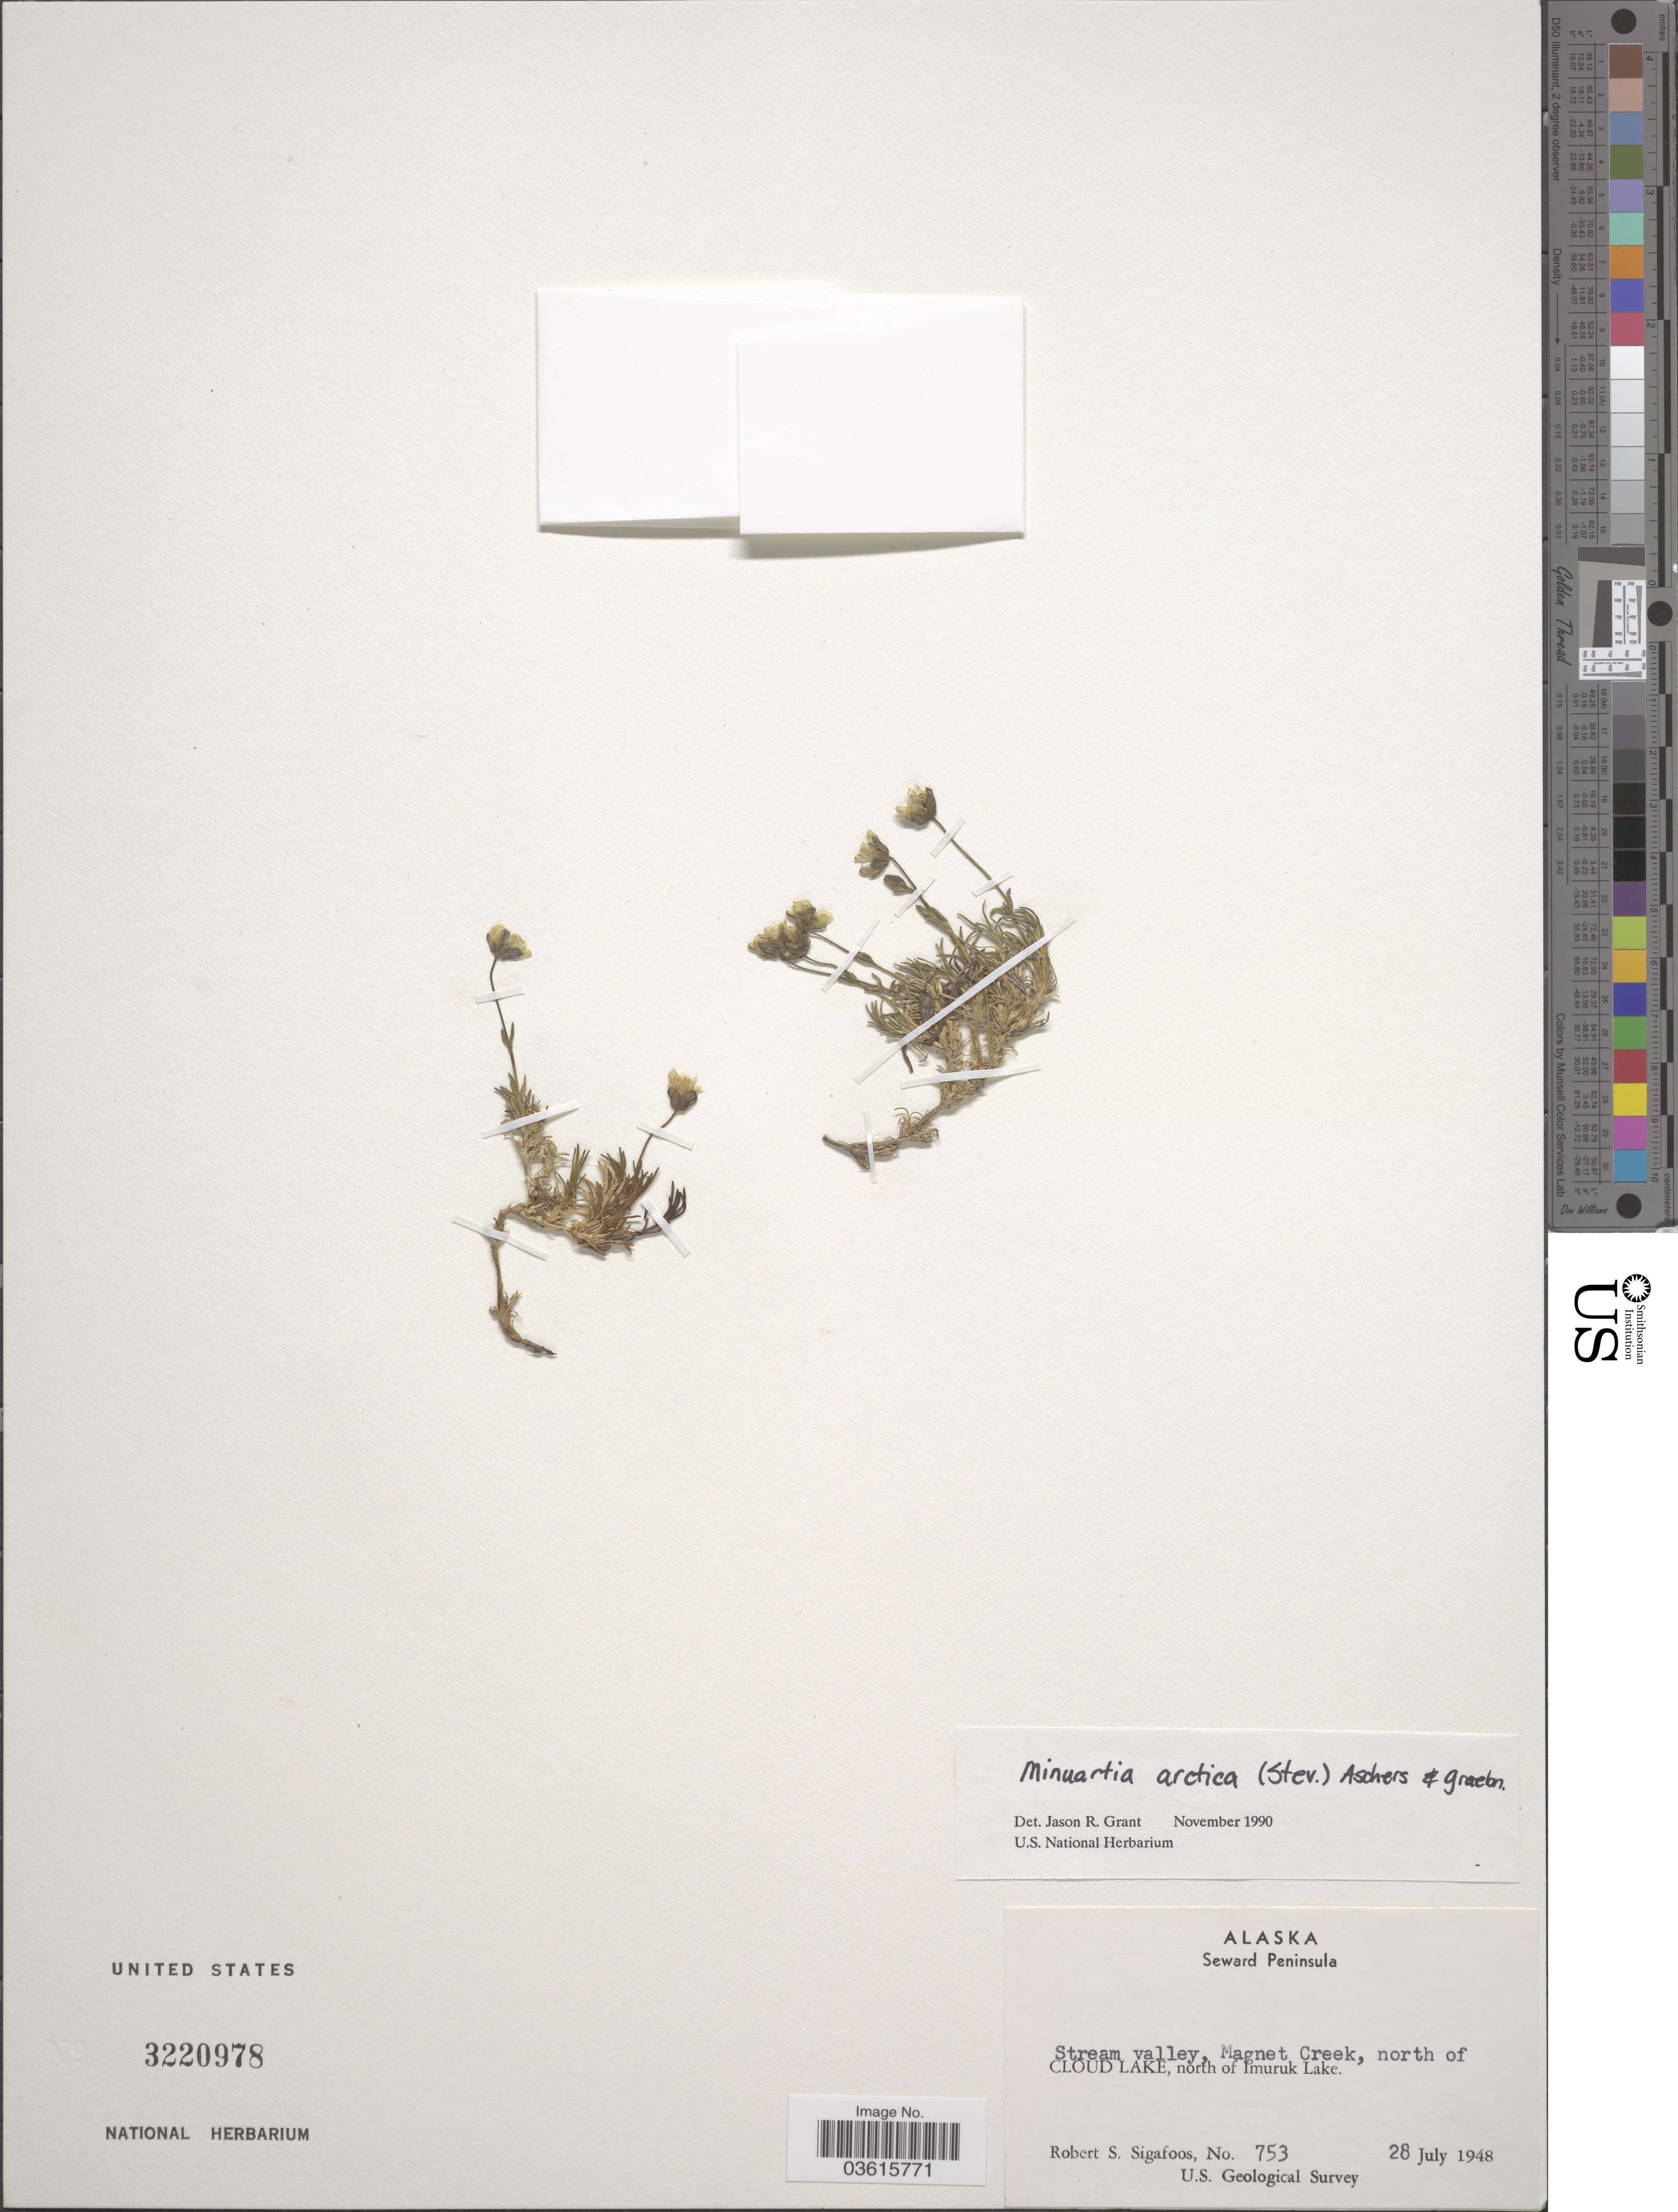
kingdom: Plantae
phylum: Tracheophyta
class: Magnoliopsida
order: Caryophyllales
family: Caryophyllaceae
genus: Cherleria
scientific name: Cherleria arctica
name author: (Steven ex Ser.) A.J. Moore & Dillenb.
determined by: Strong, M. T., (US), Smithsonian Institution - National Museum of Natural History (UNITED STATES)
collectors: R. Sigafoos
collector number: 753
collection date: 1948-07-28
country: United States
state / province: Alaska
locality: Seward Peninsula. Stream valley, Magnet Creek, north of Cloud Lake, north of Imuruk Lake.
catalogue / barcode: US 3220978